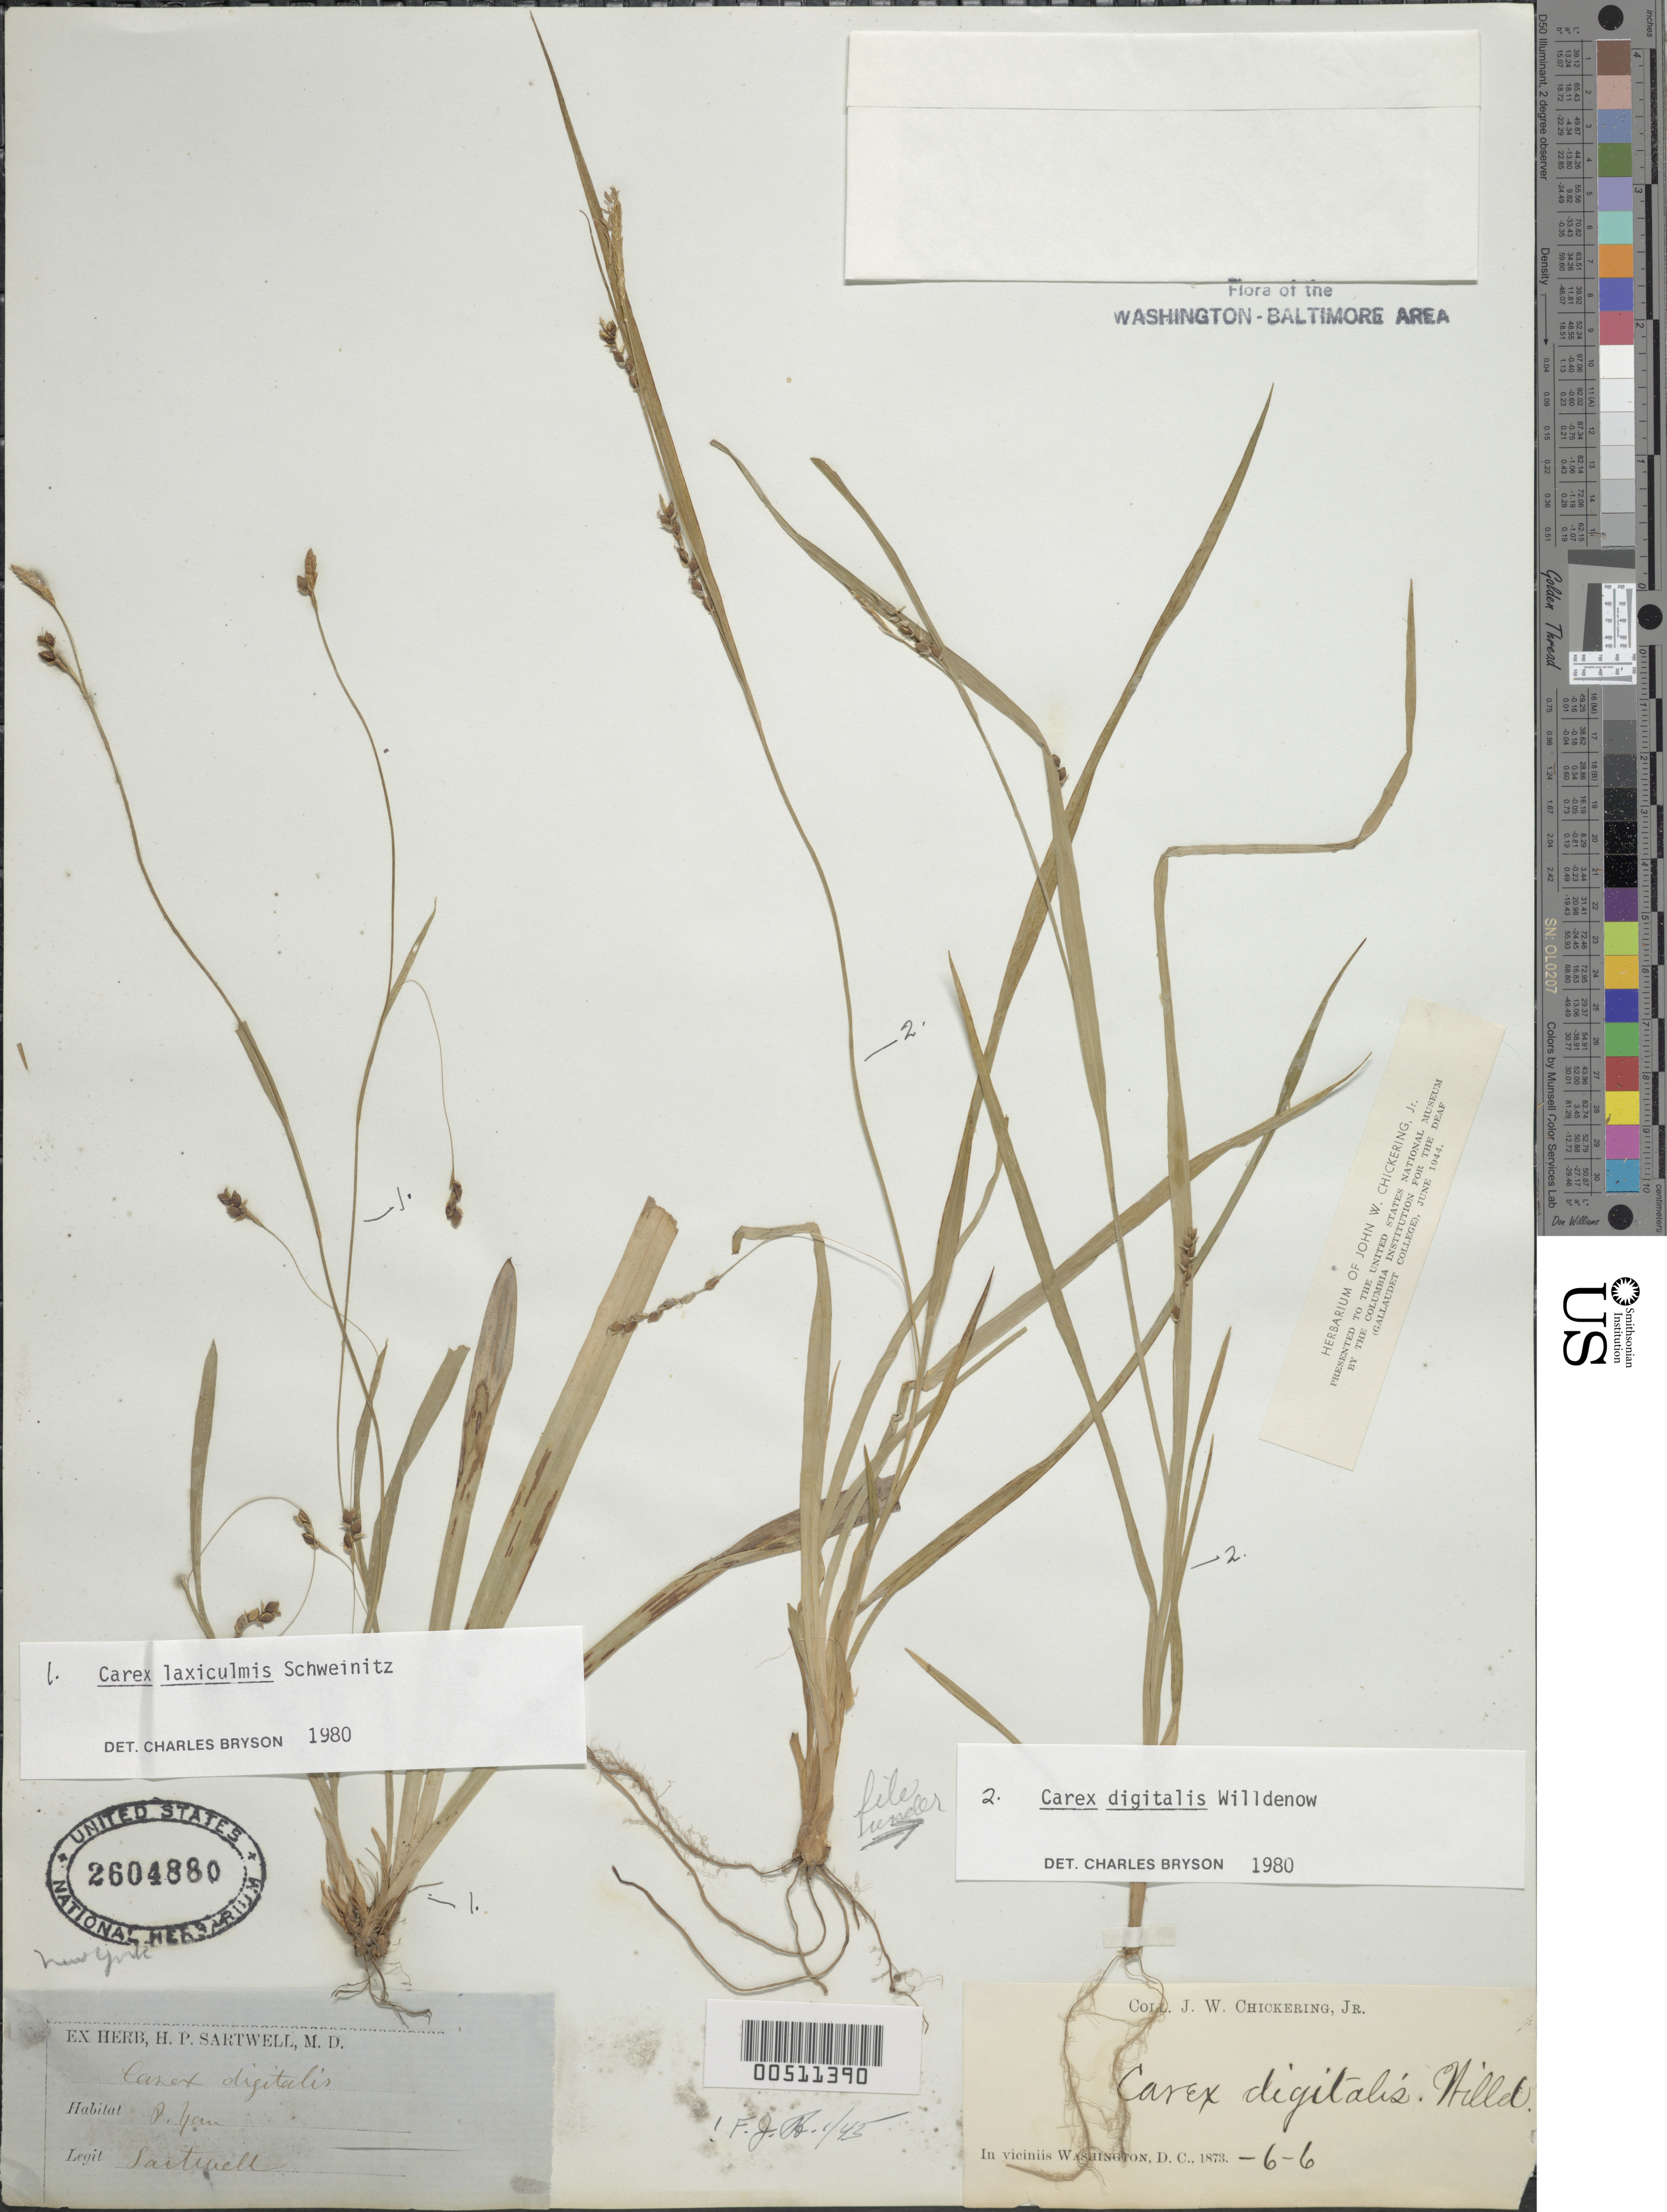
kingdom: Plantae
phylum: Tracheophyta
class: Liliopsida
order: Poales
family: Cyperaceae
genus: Carex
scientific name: Carex digitalis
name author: Willd.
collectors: J. W. Chickering Jr.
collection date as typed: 06 Jun 1873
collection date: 1873-06-06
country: United States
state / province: District of Columbia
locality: Washington DC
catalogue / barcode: US 2604880